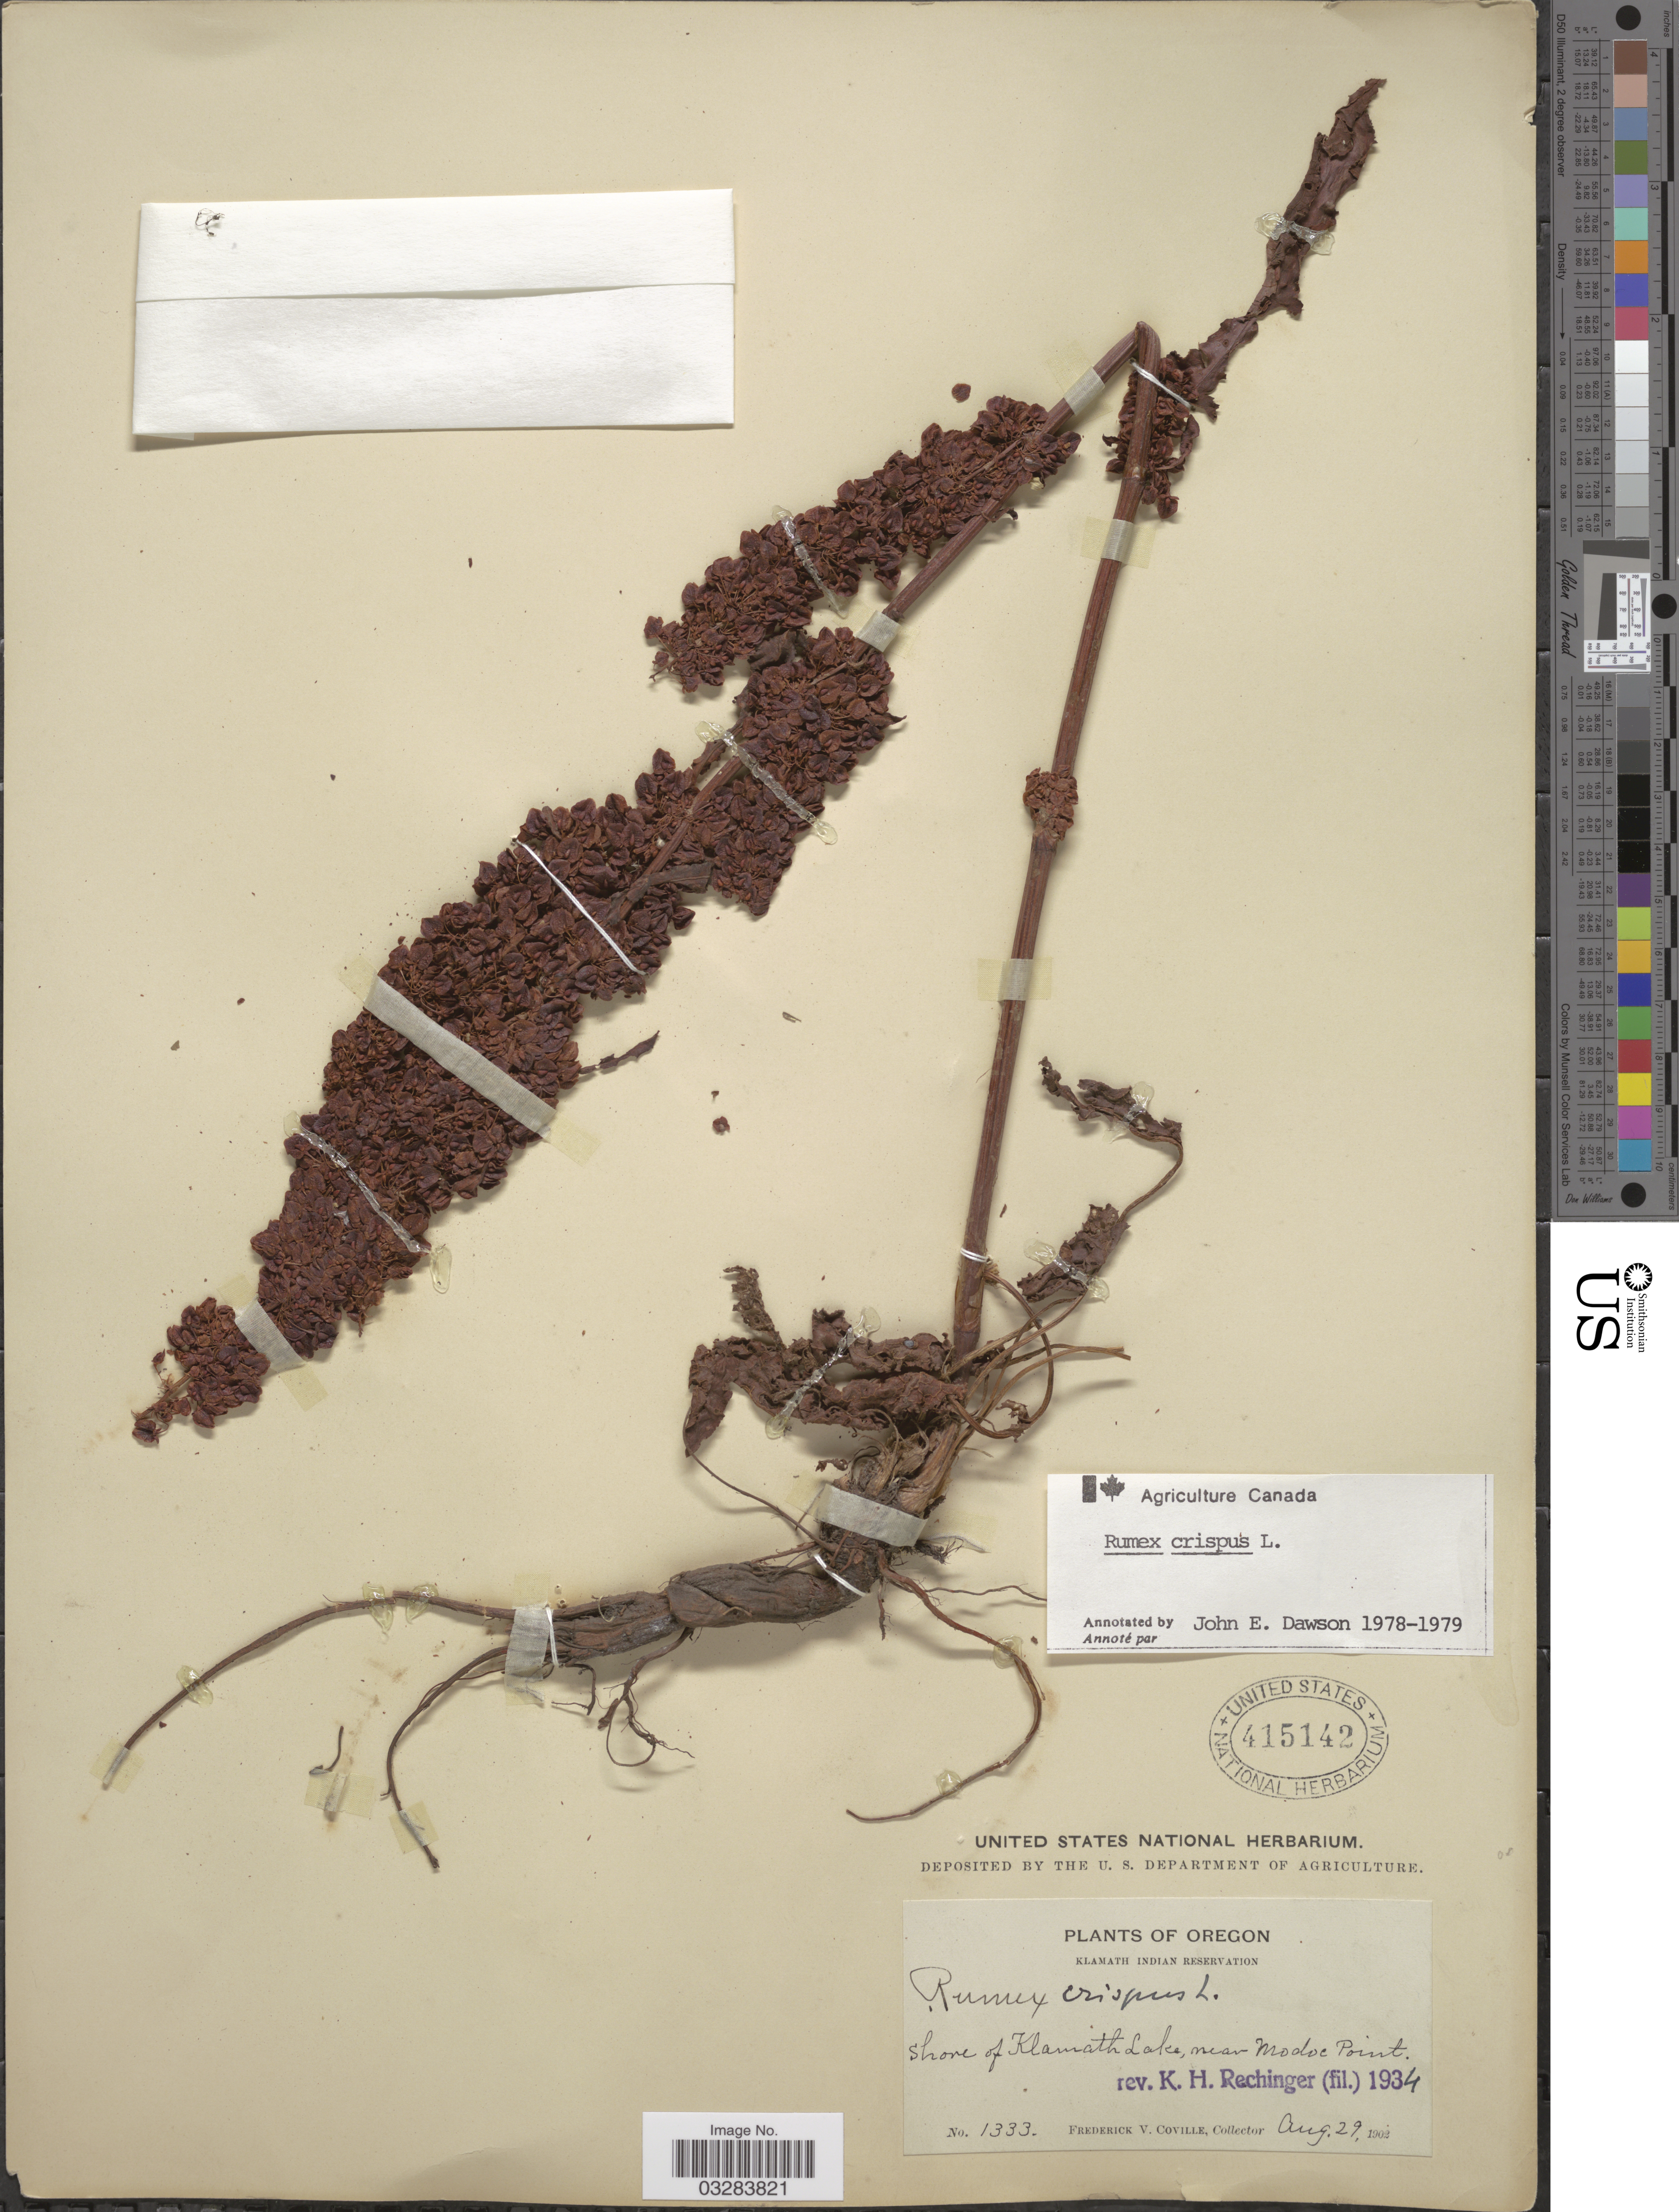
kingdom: Plantae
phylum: Tracheophyta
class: Magnoliopsida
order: Caryophyllales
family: Polygonaceae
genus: Rumex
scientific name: Rumex crispus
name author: L.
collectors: F. V. Coville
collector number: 1333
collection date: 1902-08-29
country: United States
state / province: Oregon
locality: Klamath Indian Reservation, Shore of Klamath Lake, near Modoc Point.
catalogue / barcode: US 415142